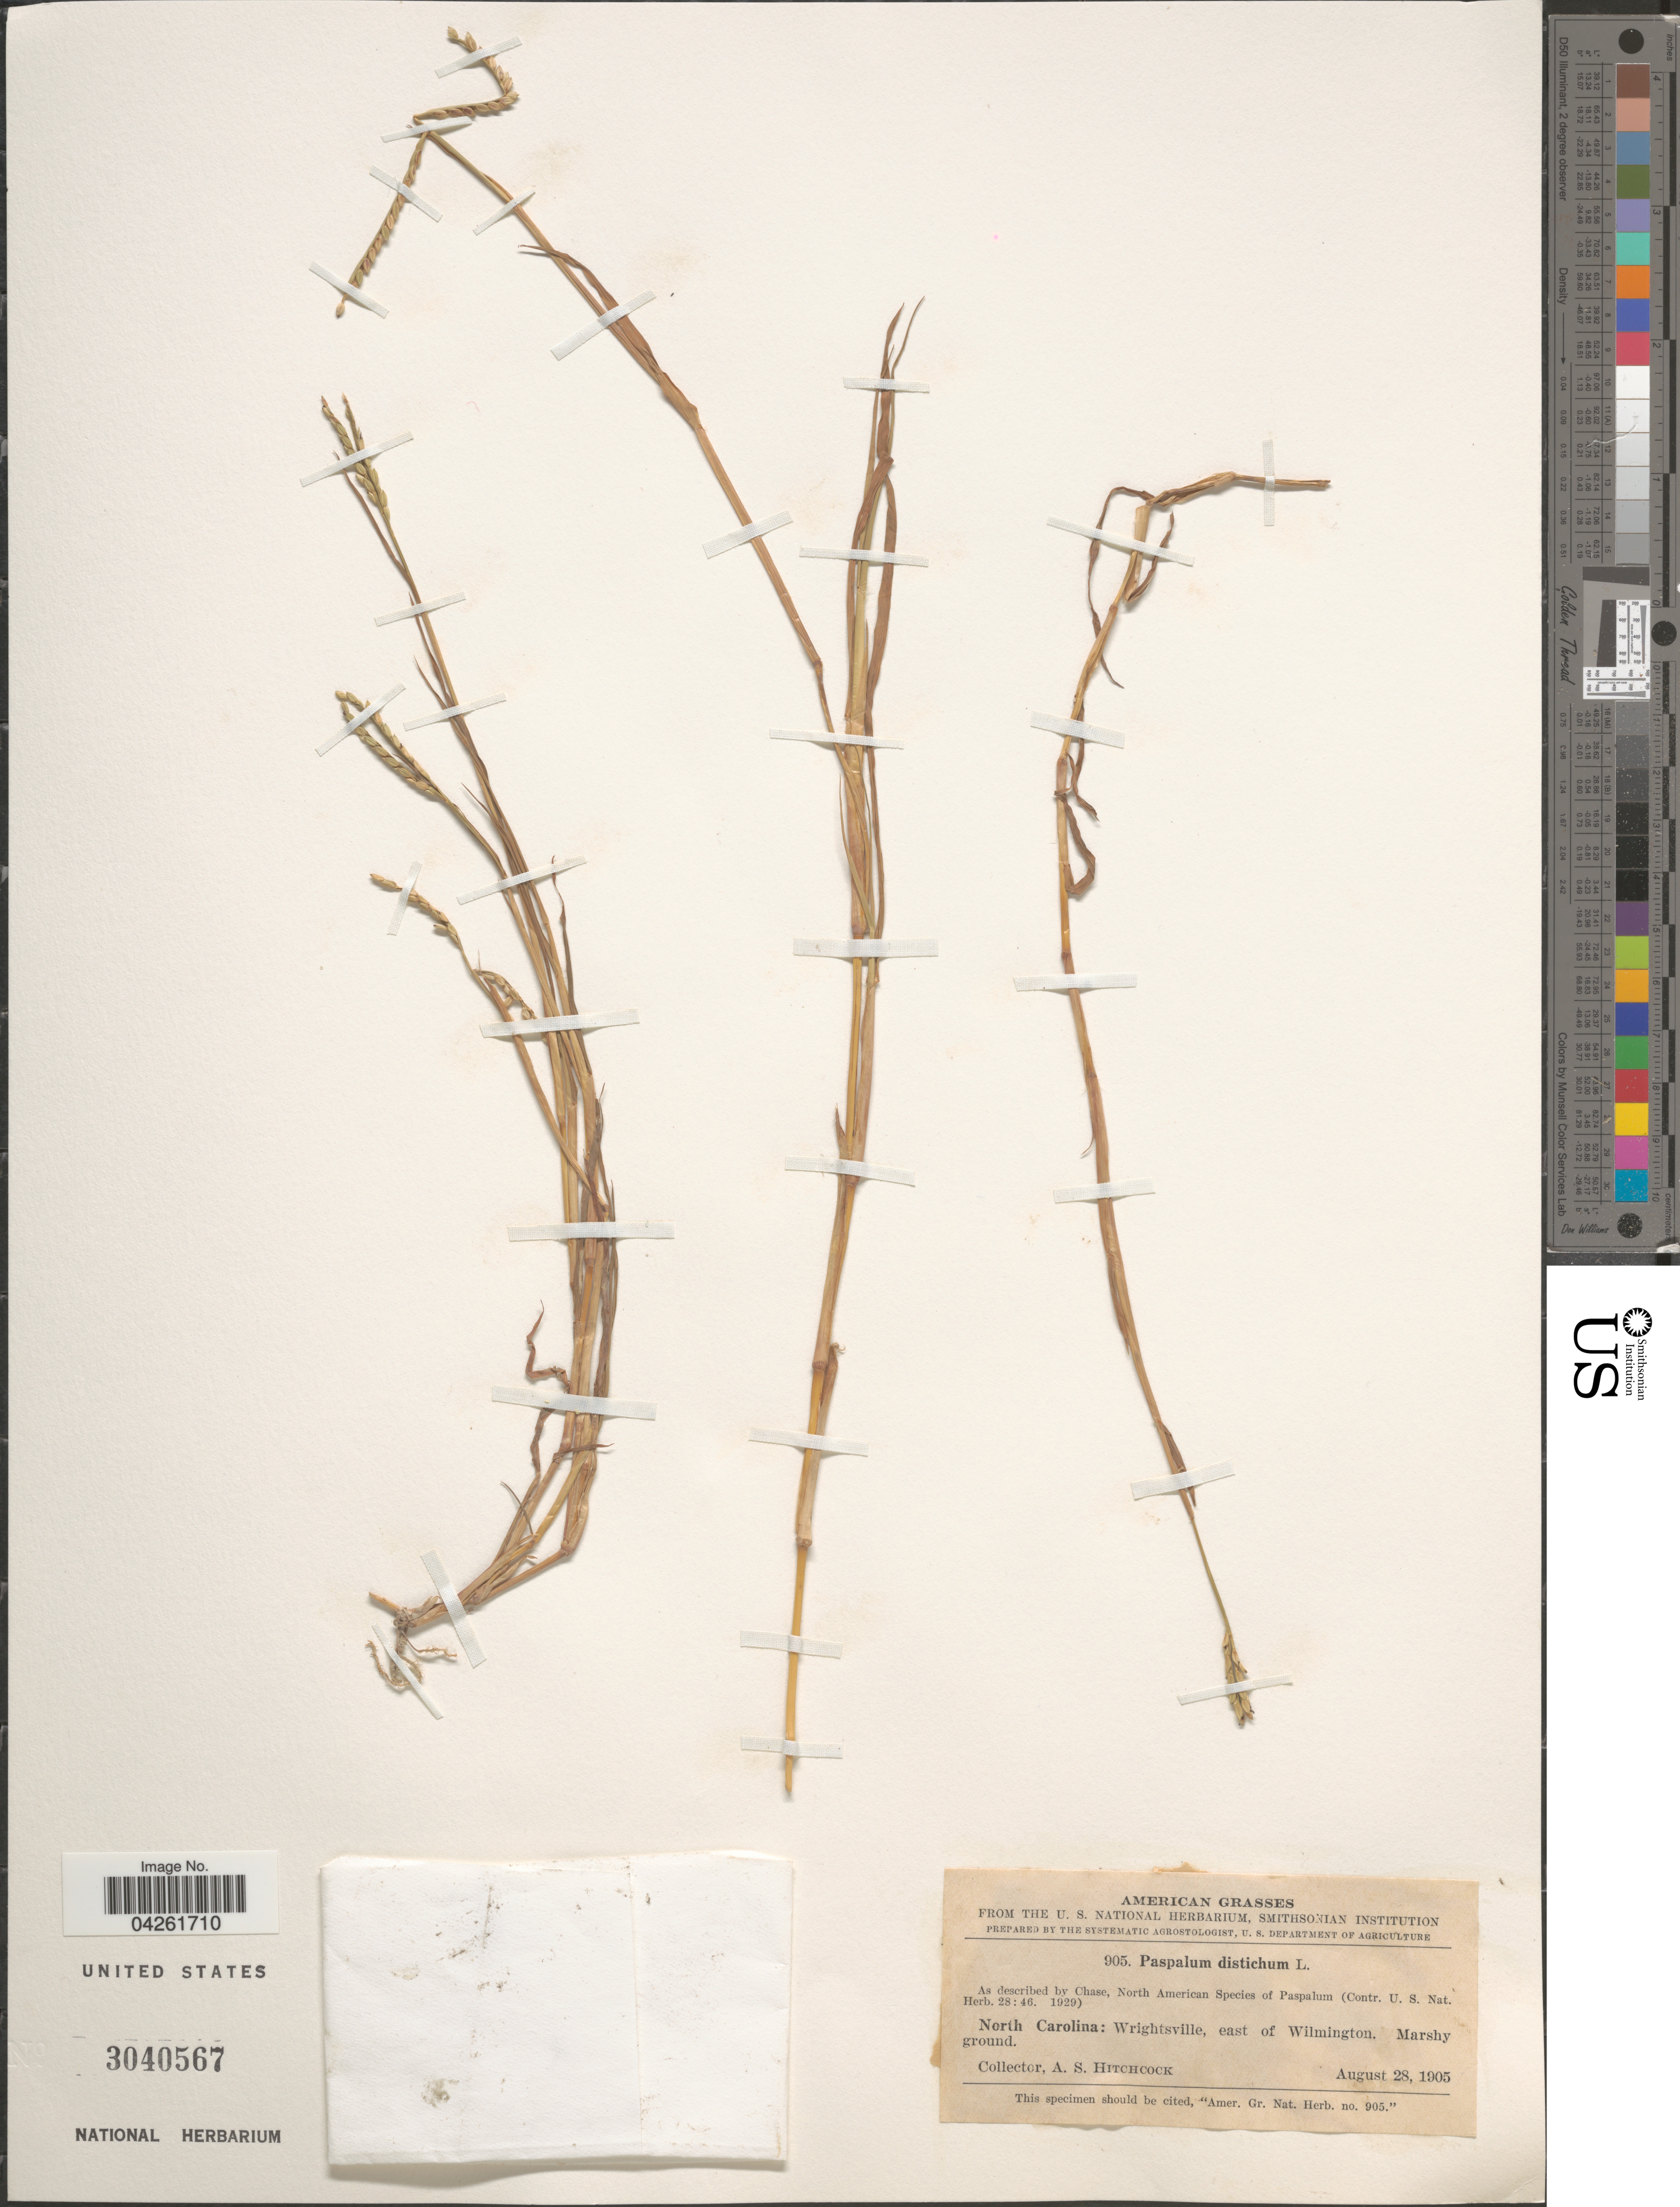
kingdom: Plantae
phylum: Tracheophyta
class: Liliopsida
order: Poales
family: Poaceae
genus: Paspalum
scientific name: Paspalum distichum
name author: L.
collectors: A. S. Hitchcock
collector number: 905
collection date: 1905-08-28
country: United States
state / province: North Carolina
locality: Wrightsville, east of Wilmington.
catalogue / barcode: US 3040567